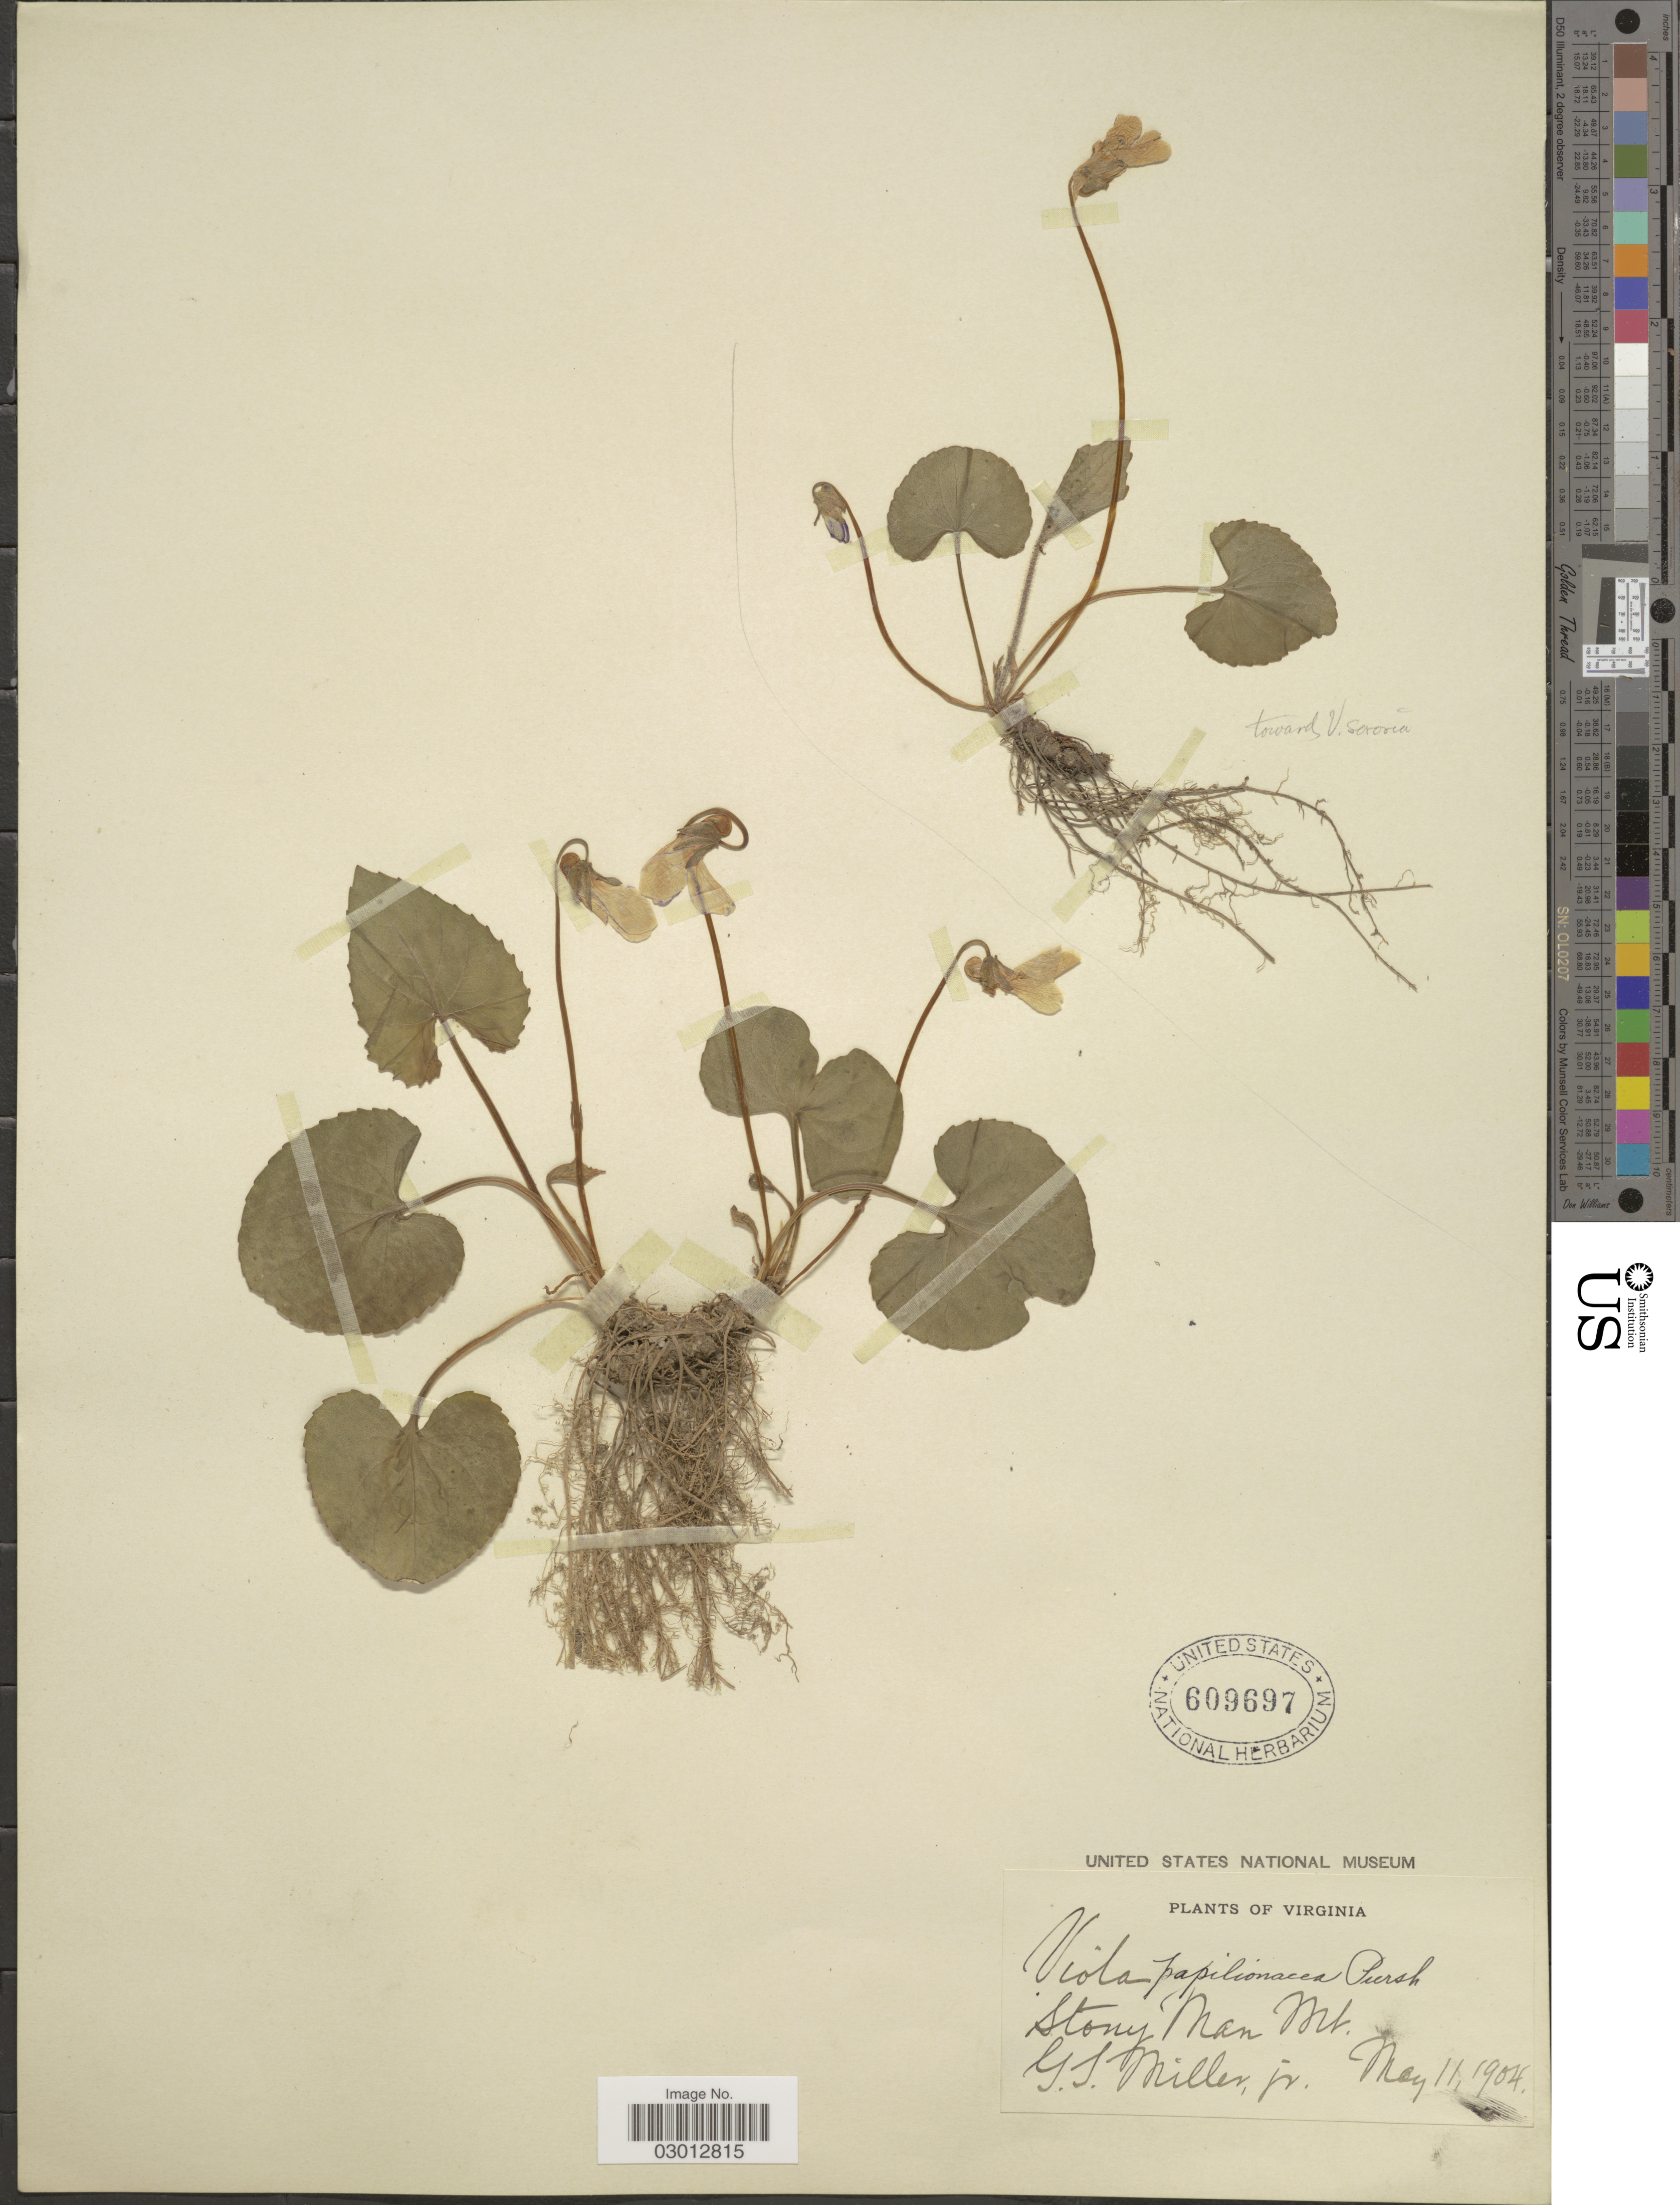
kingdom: Plantae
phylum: Tracheophyta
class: Magnoliopsida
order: Malpighiales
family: Violaceae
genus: Viola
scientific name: Viola papilionacea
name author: Pursh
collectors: G. S. Miller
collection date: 1904-05-11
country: United States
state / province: Virginia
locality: Stony Man Mt.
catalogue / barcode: US 609697